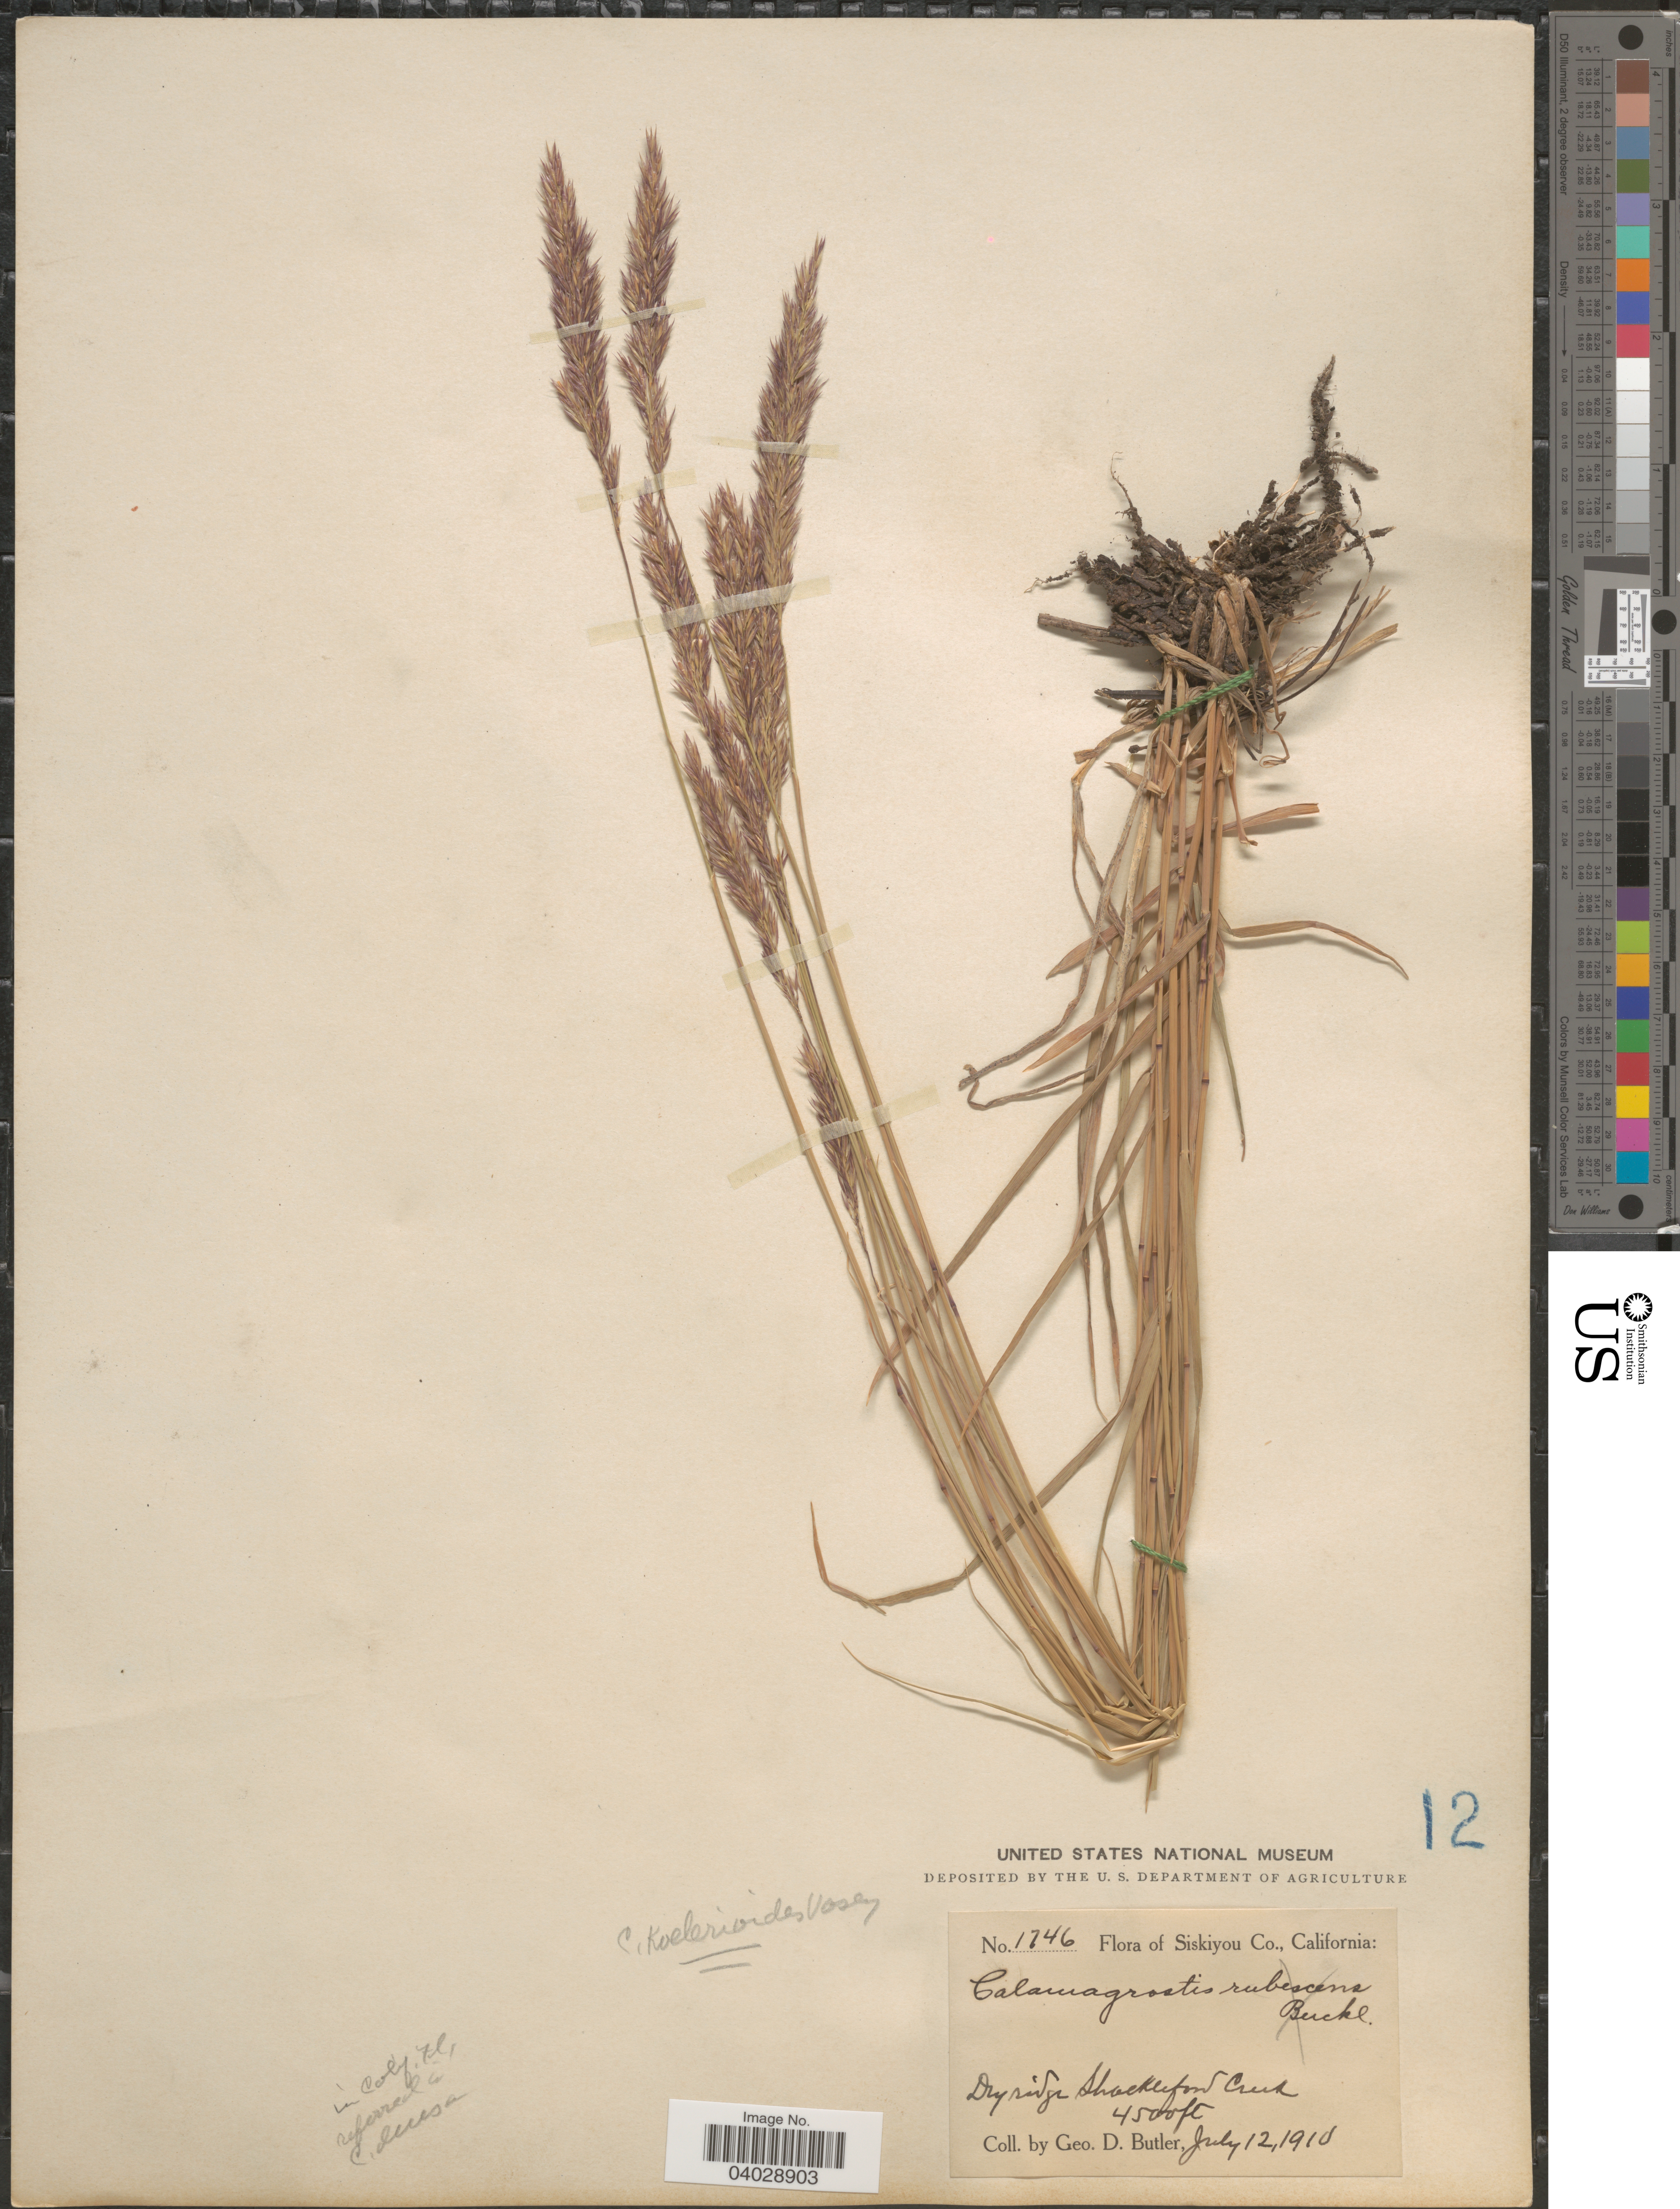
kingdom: Plantae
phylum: Tracheophyta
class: Liliopsida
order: Poales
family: Poaceae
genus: Calamagrostis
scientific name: Calamagrostis koelerioides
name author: Vasey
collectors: G. D. Butler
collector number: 1746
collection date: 1910-07-12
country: United States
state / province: California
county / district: Siskiyou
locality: Siskiyou Co. Dry ridge Shackleford Creek.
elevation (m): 1372